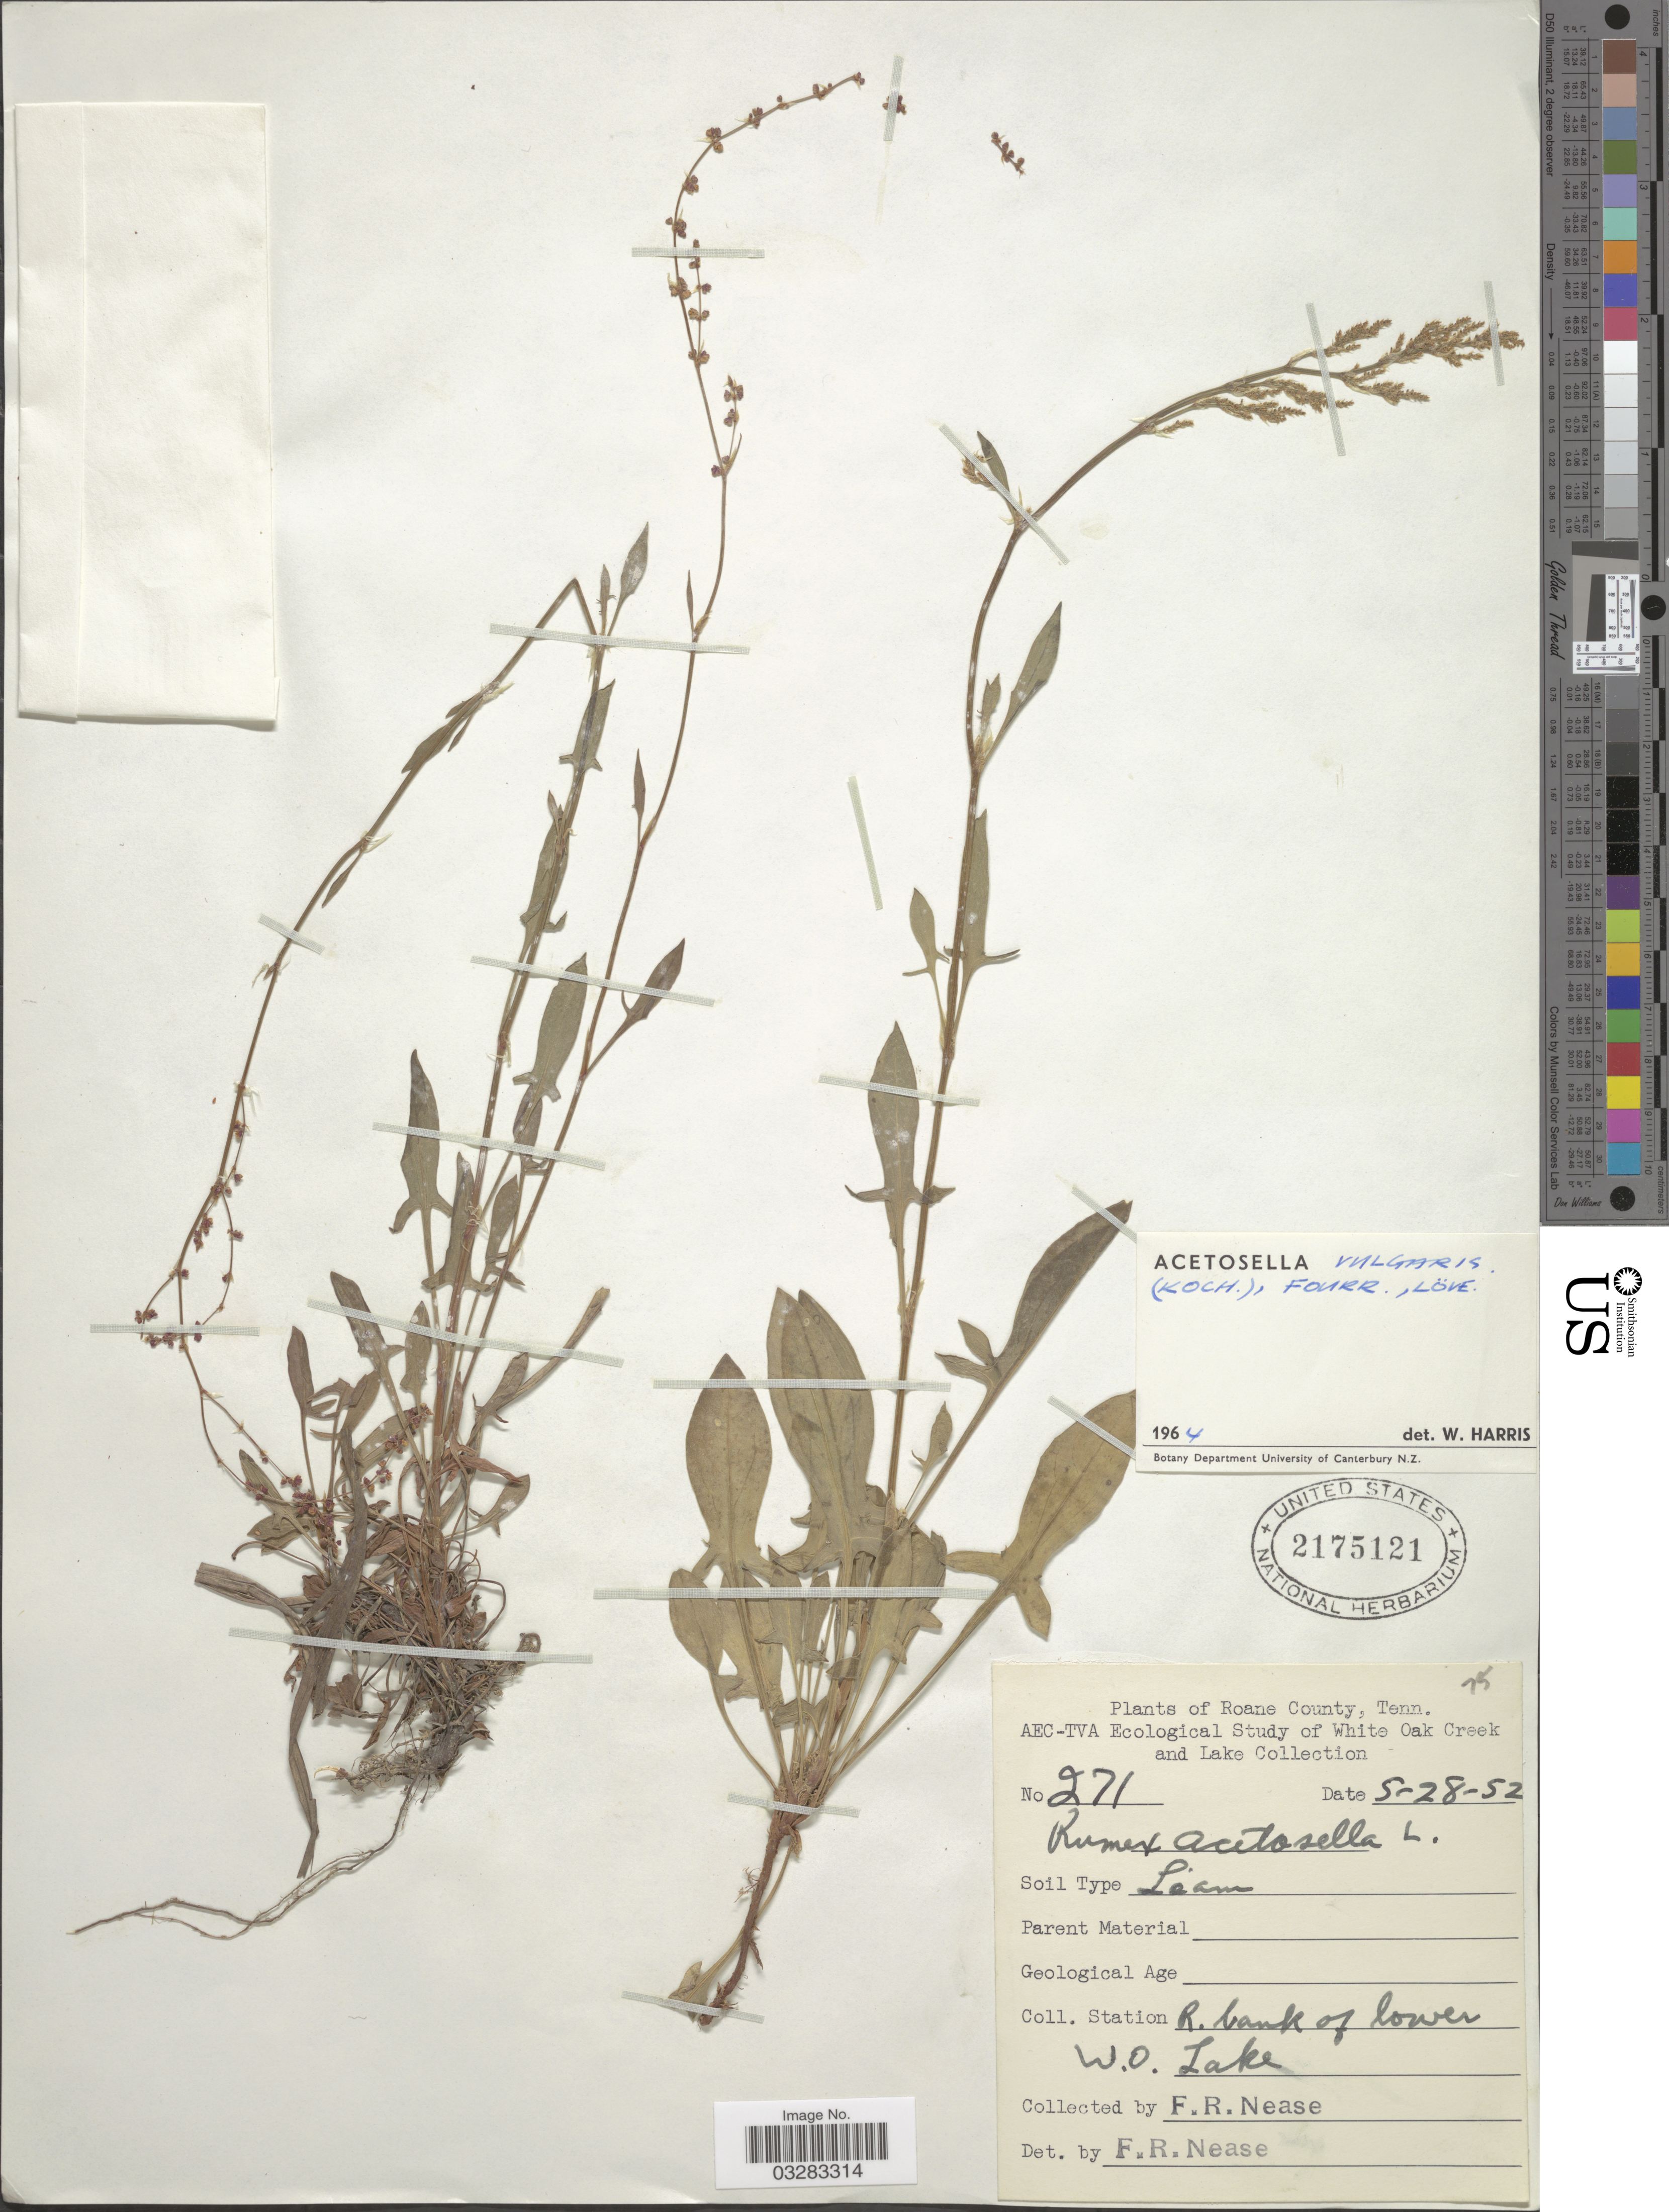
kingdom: Plantae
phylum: Tracheophyta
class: Magnoliopsida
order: Caryophyllales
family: Polygonaceae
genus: Rumex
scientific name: Rumex acetosella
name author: L.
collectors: F. Nease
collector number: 271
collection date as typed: Transcribed d/m/y: 28/5/52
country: United States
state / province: Tennessee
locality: Roane County. Coll. Station R. bank of lower W.O. Lake.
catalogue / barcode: US 2175121